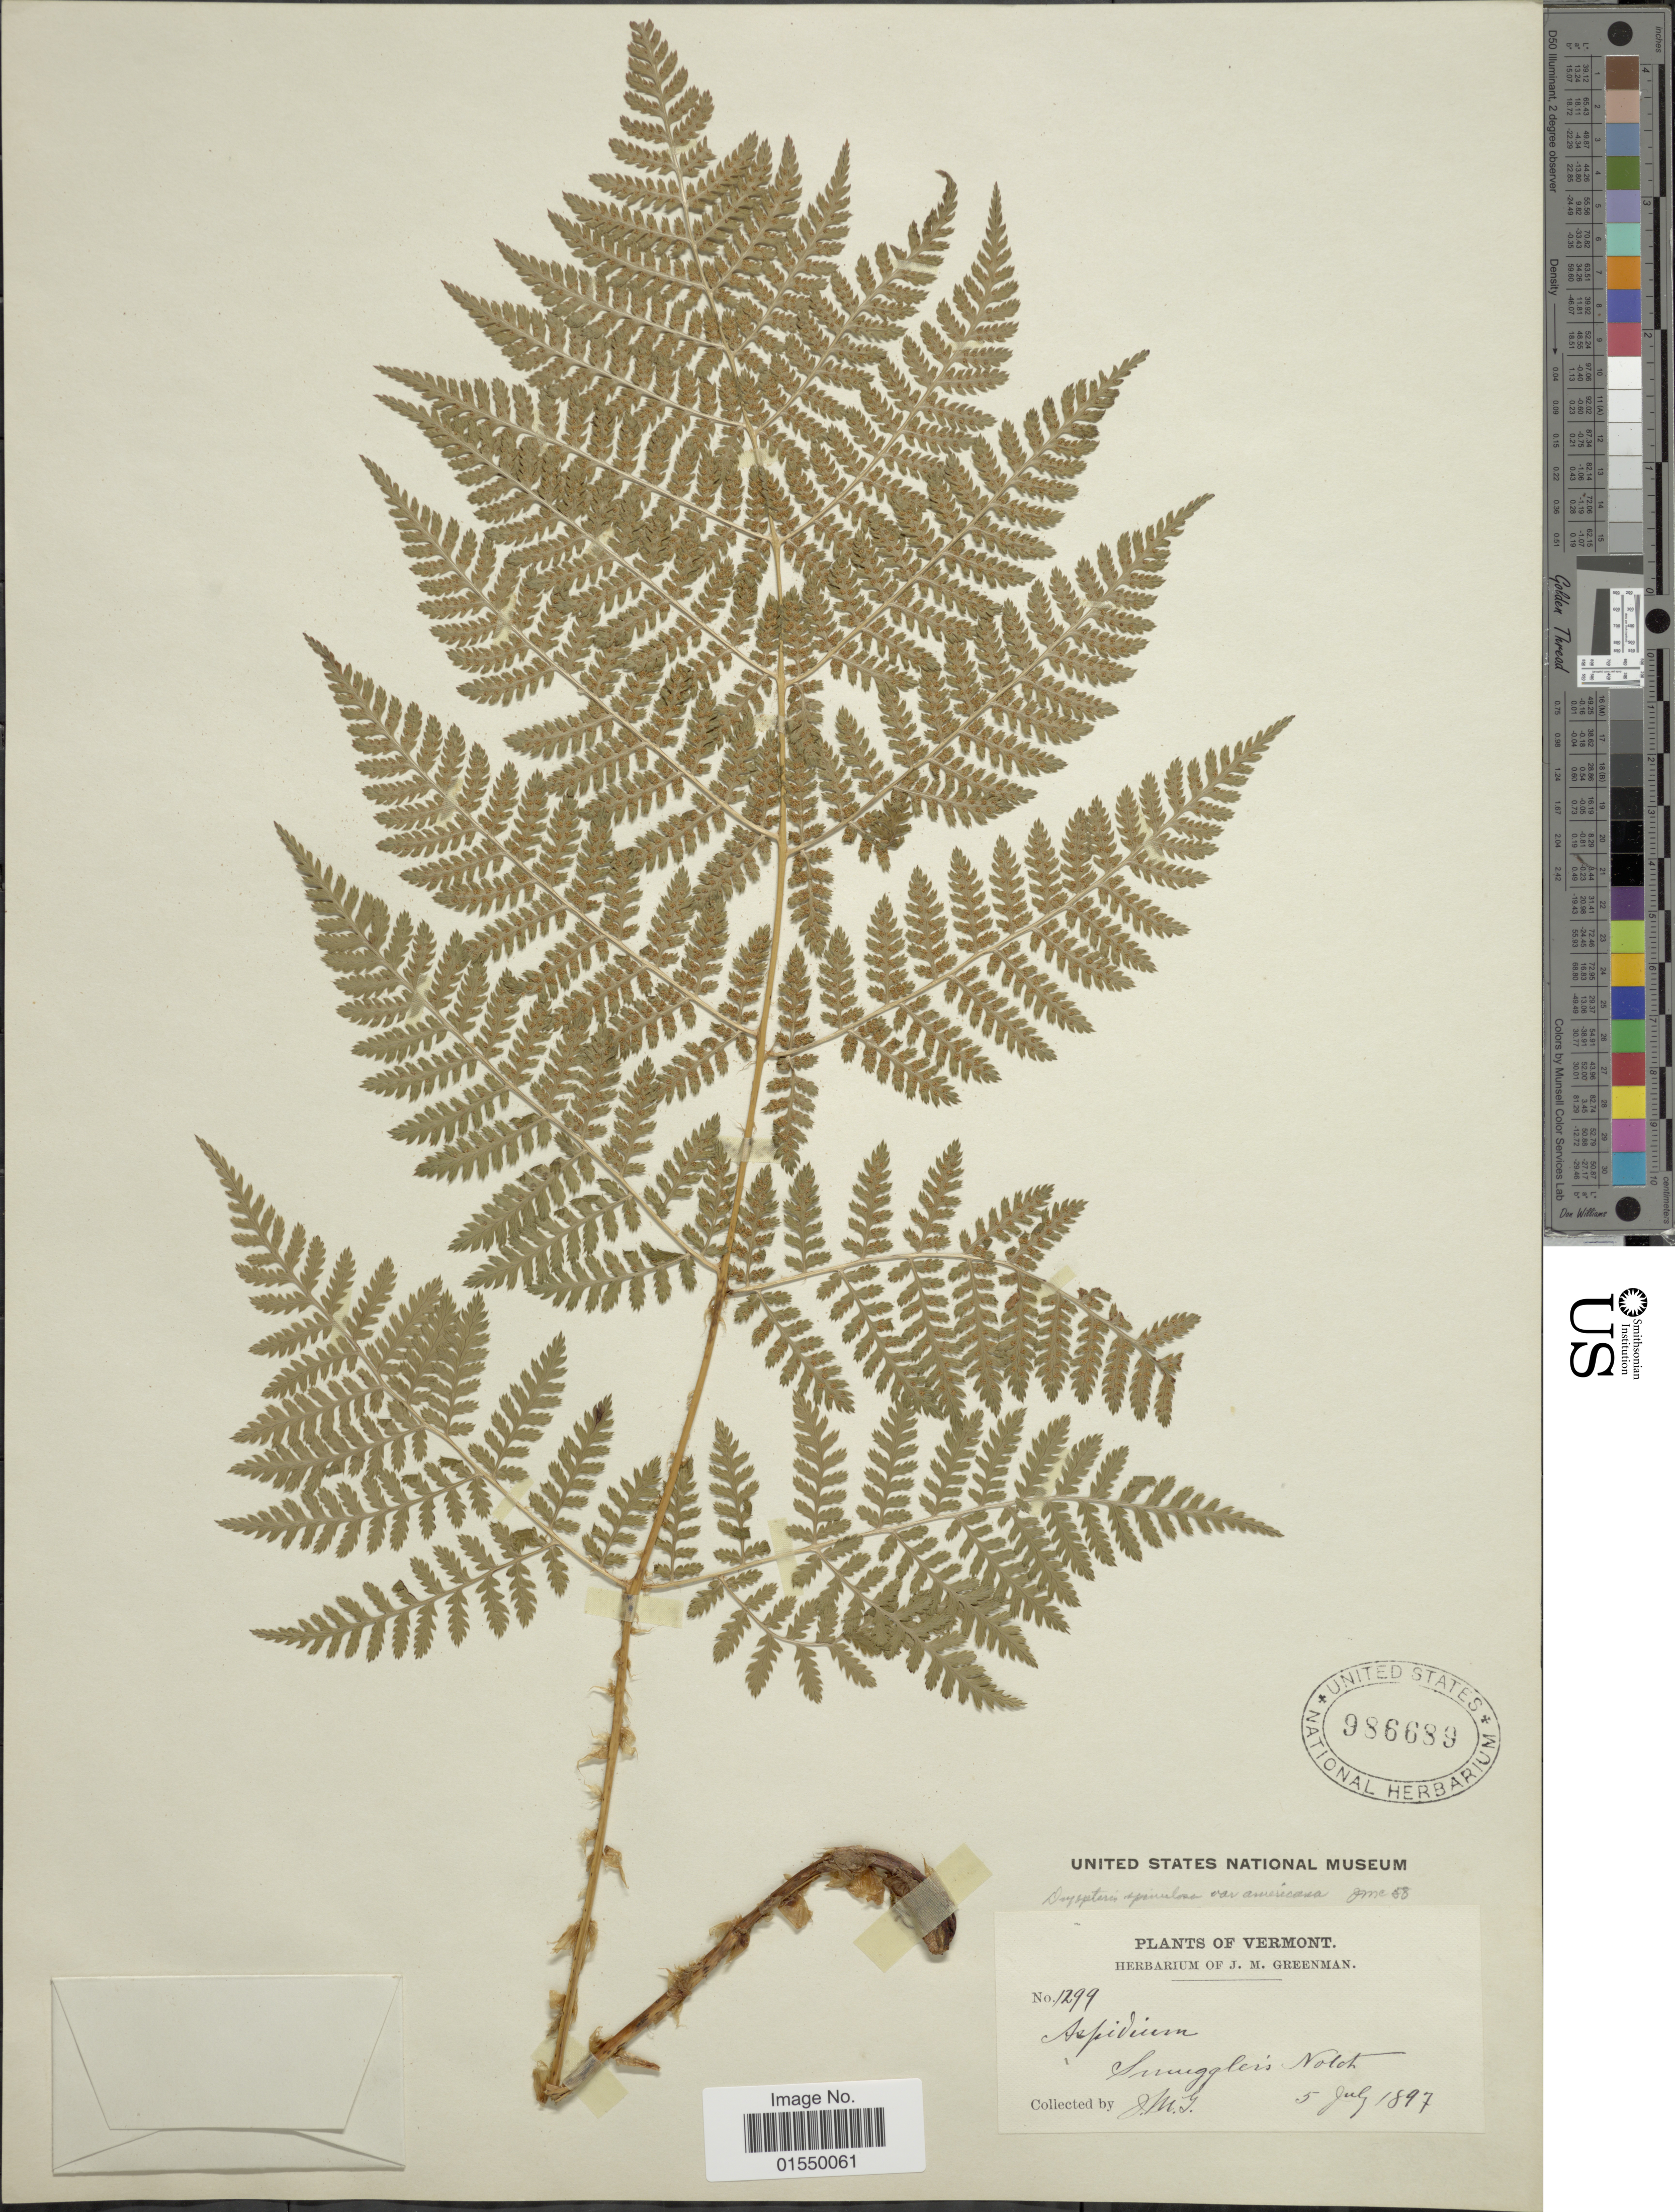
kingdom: Plantae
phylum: Tracheophyta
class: Polypodiopsida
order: Polypodiales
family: Dryopteridaceae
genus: Dryopteris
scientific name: Dryopteris campyloptera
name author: Clarkson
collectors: J. M. Greenman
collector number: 1299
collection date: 1897-07-05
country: United States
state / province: Vermont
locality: Snuggler's Notch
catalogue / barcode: US 986689